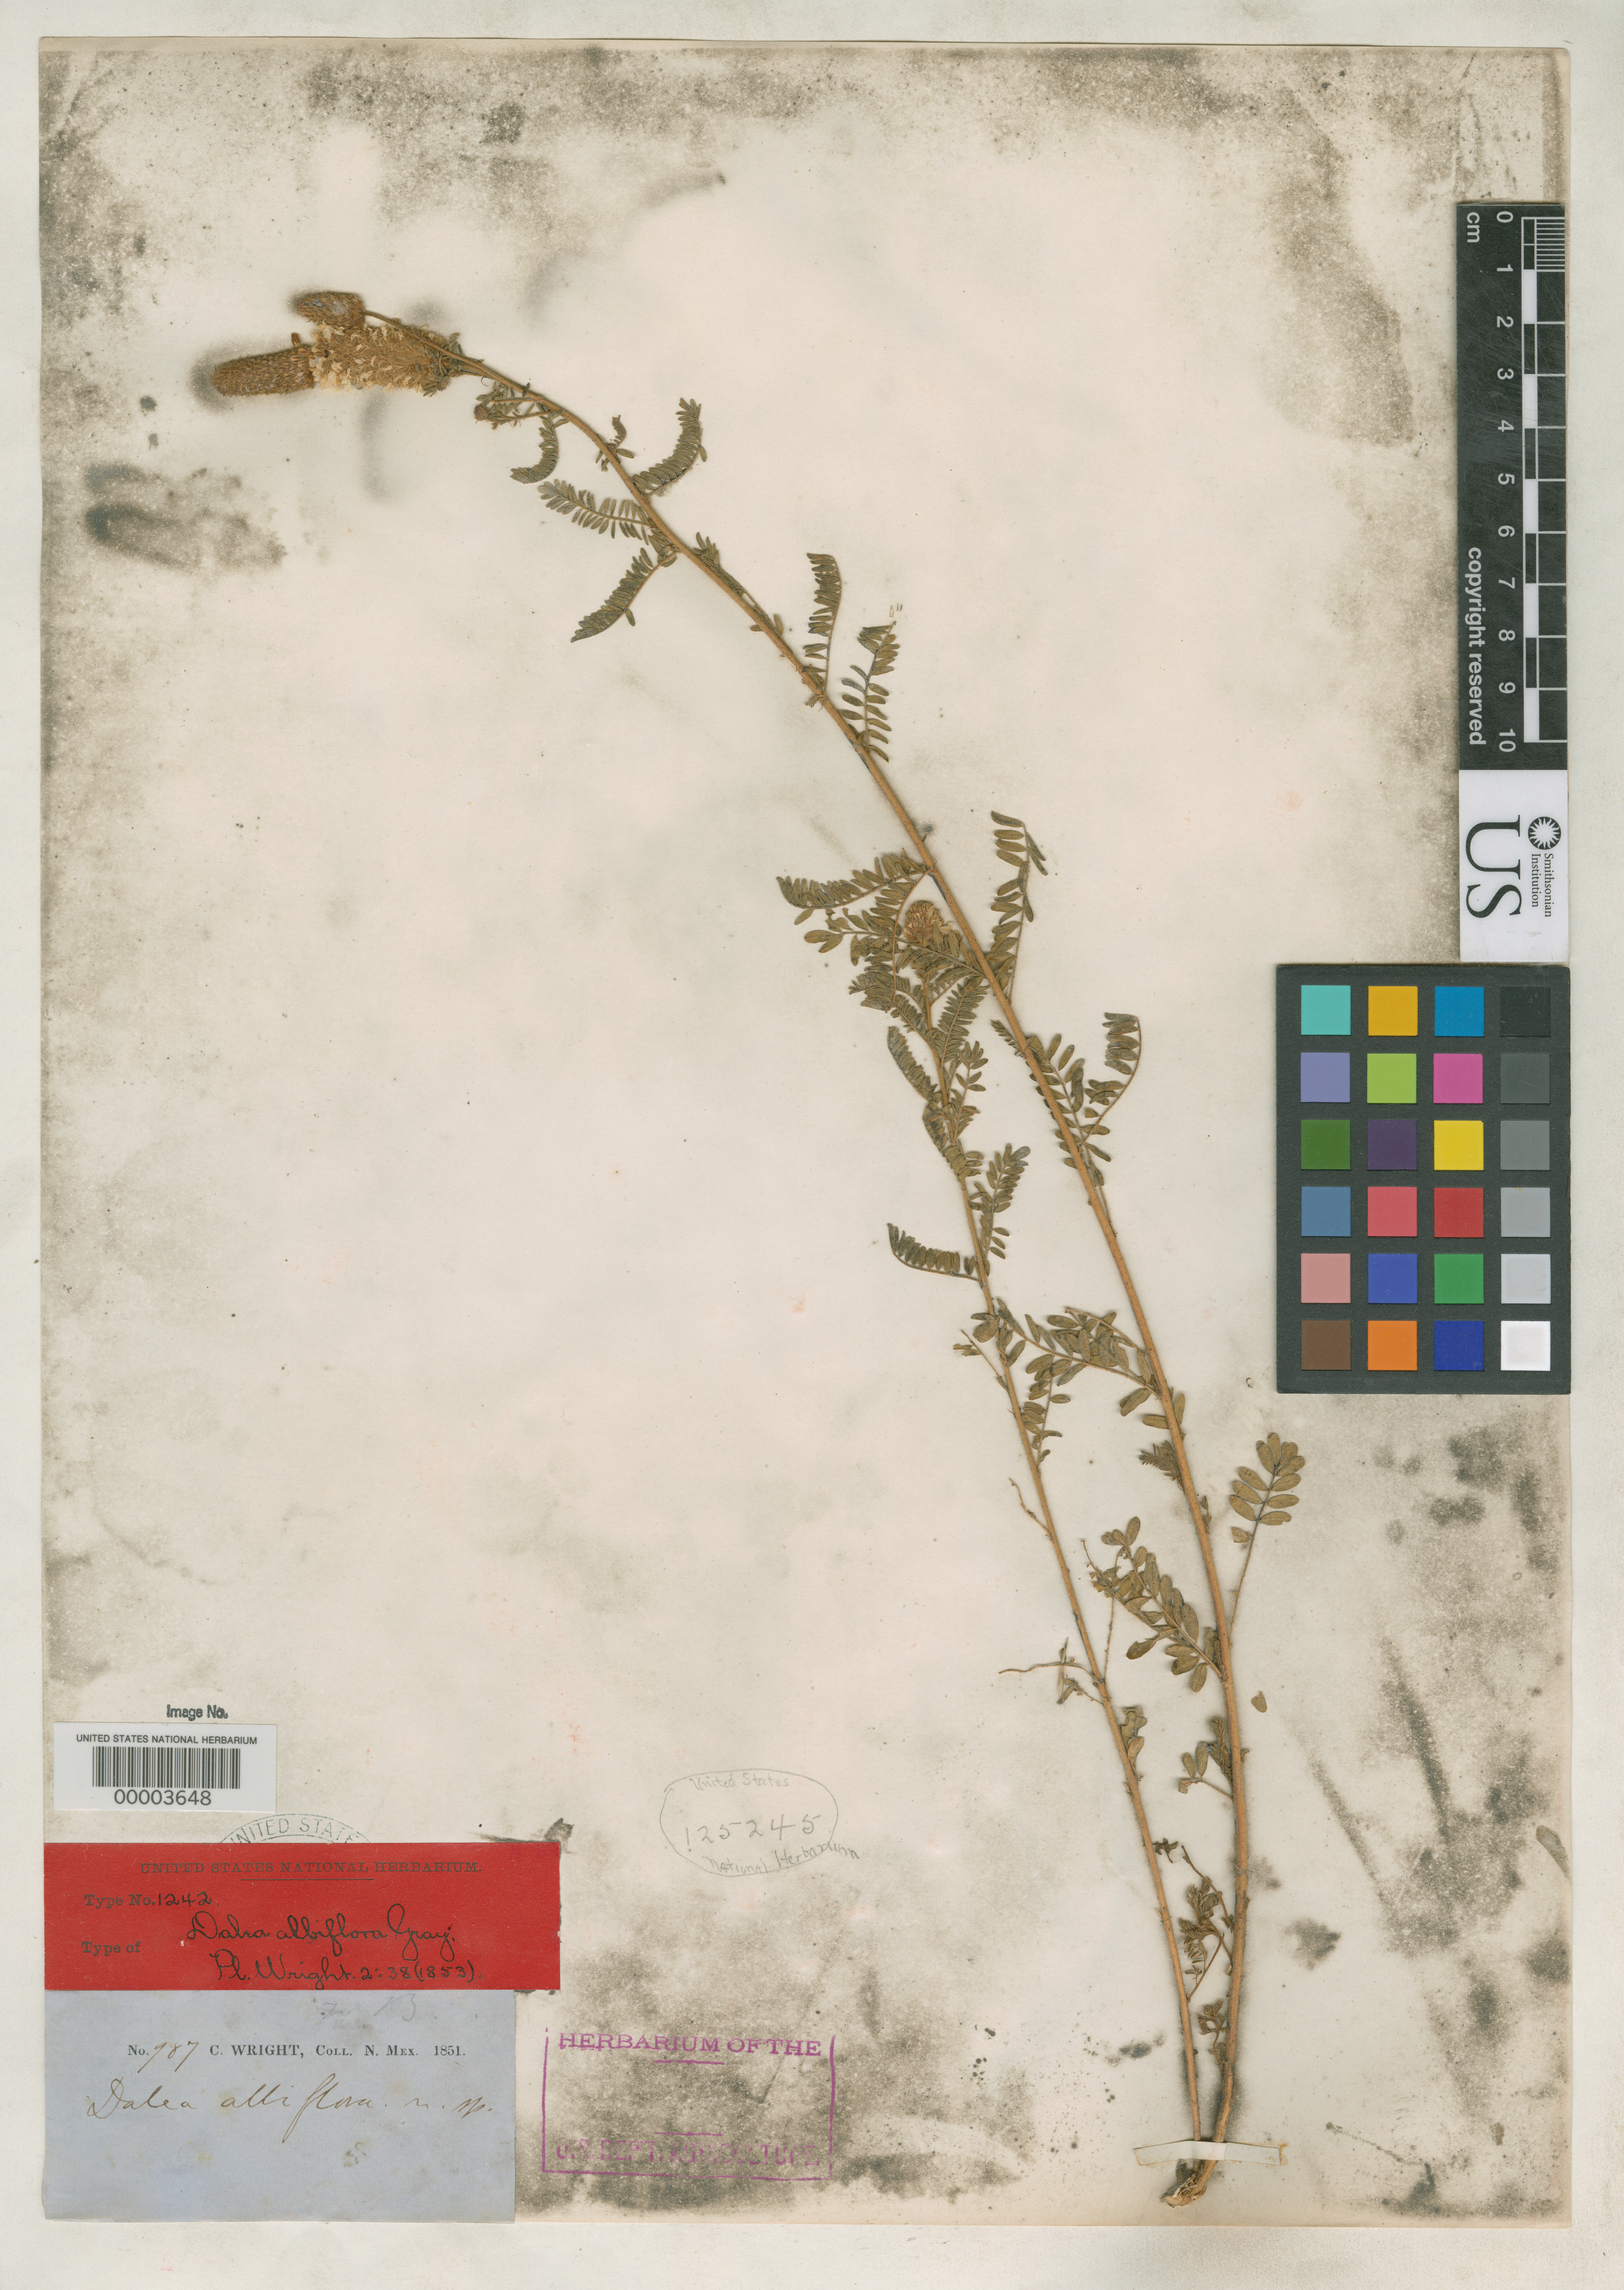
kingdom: Plantae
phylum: Tracheophyta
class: Magnoliopsida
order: Fabales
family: Fabaceae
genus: Dalea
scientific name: Dalea albiflora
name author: A. Gray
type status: Type Collection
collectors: C. Wright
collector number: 987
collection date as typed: Sep 1851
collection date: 1851-09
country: Mexico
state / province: Sonora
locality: San Pedro and Barbocomori.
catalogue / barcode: US 125245